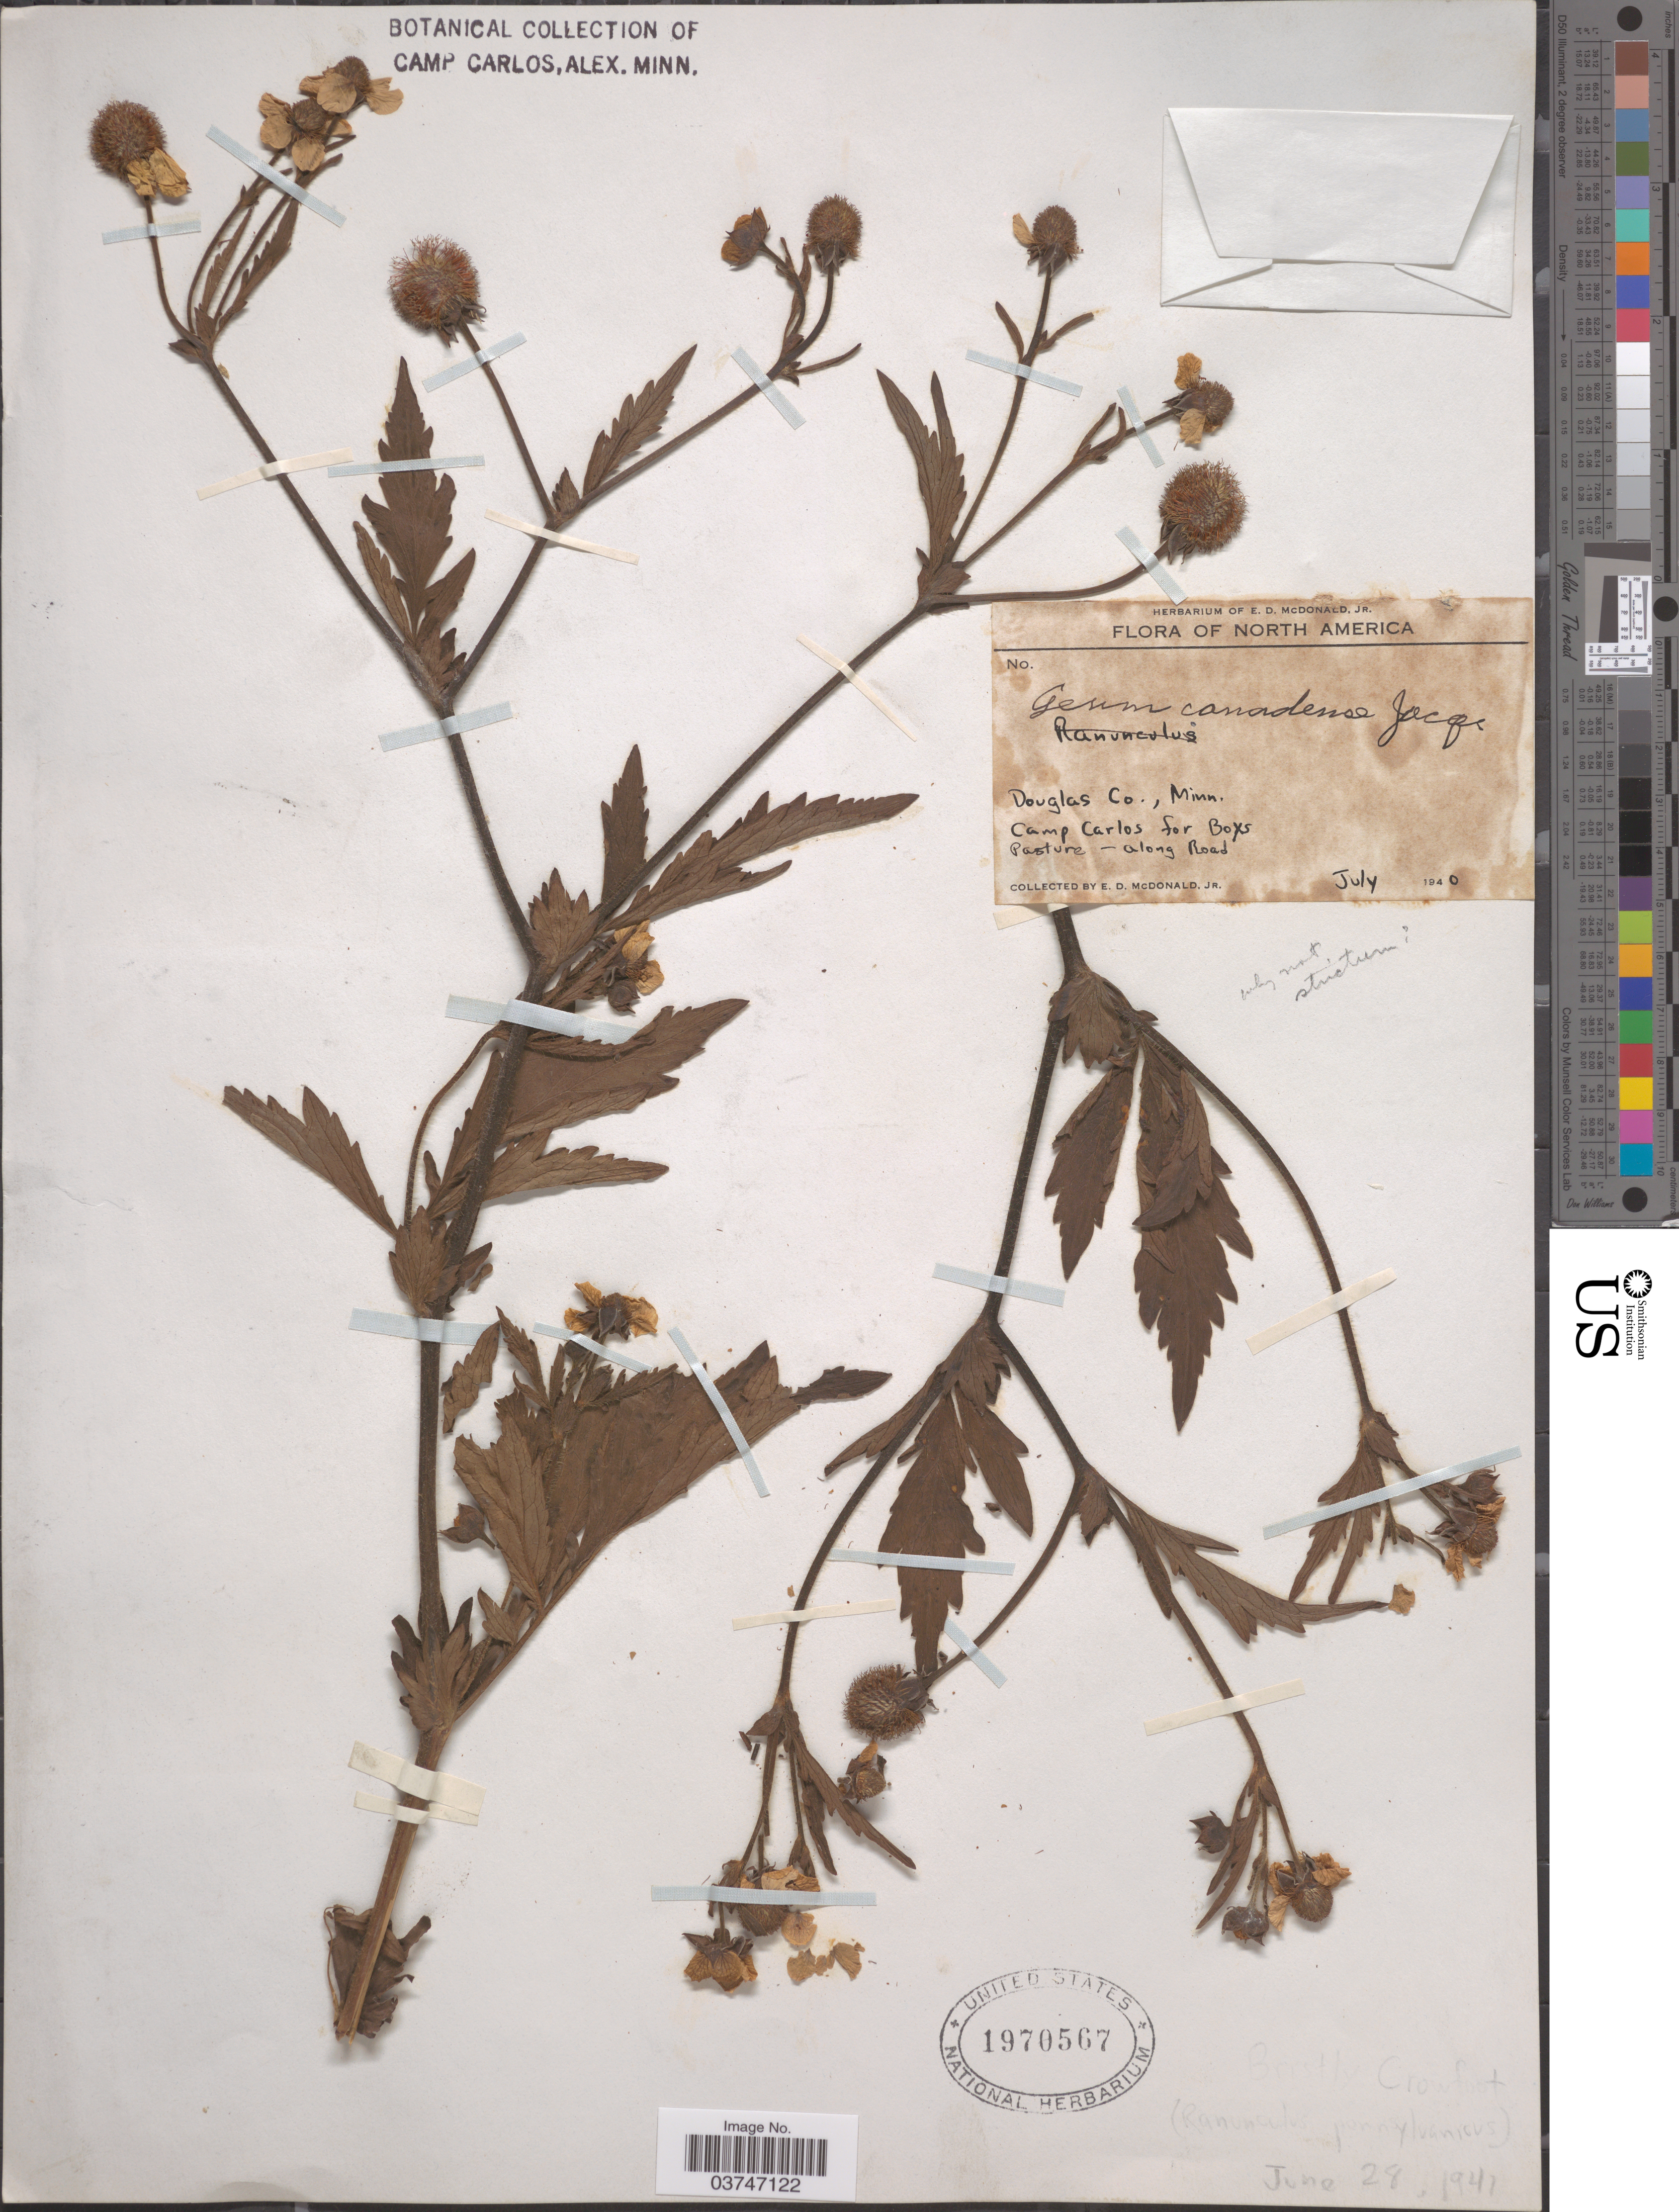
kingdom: Plantae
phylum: Tracheophyta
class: Magnoliopsida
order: Rosales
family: Rosaceae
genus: Geum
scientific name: Geum aleppicum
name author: Jacq.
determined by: Strong, Mark T., (BOT), Smithsonian Institution - National Museum of Natural History (UNITED STATES)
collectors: E. D. McDonald Jr.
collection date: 1940-07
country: United States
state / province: Minnesota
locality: Douglas Co. Camp Carlos for Boys Pasture - along Road.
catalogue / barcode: US 1970567